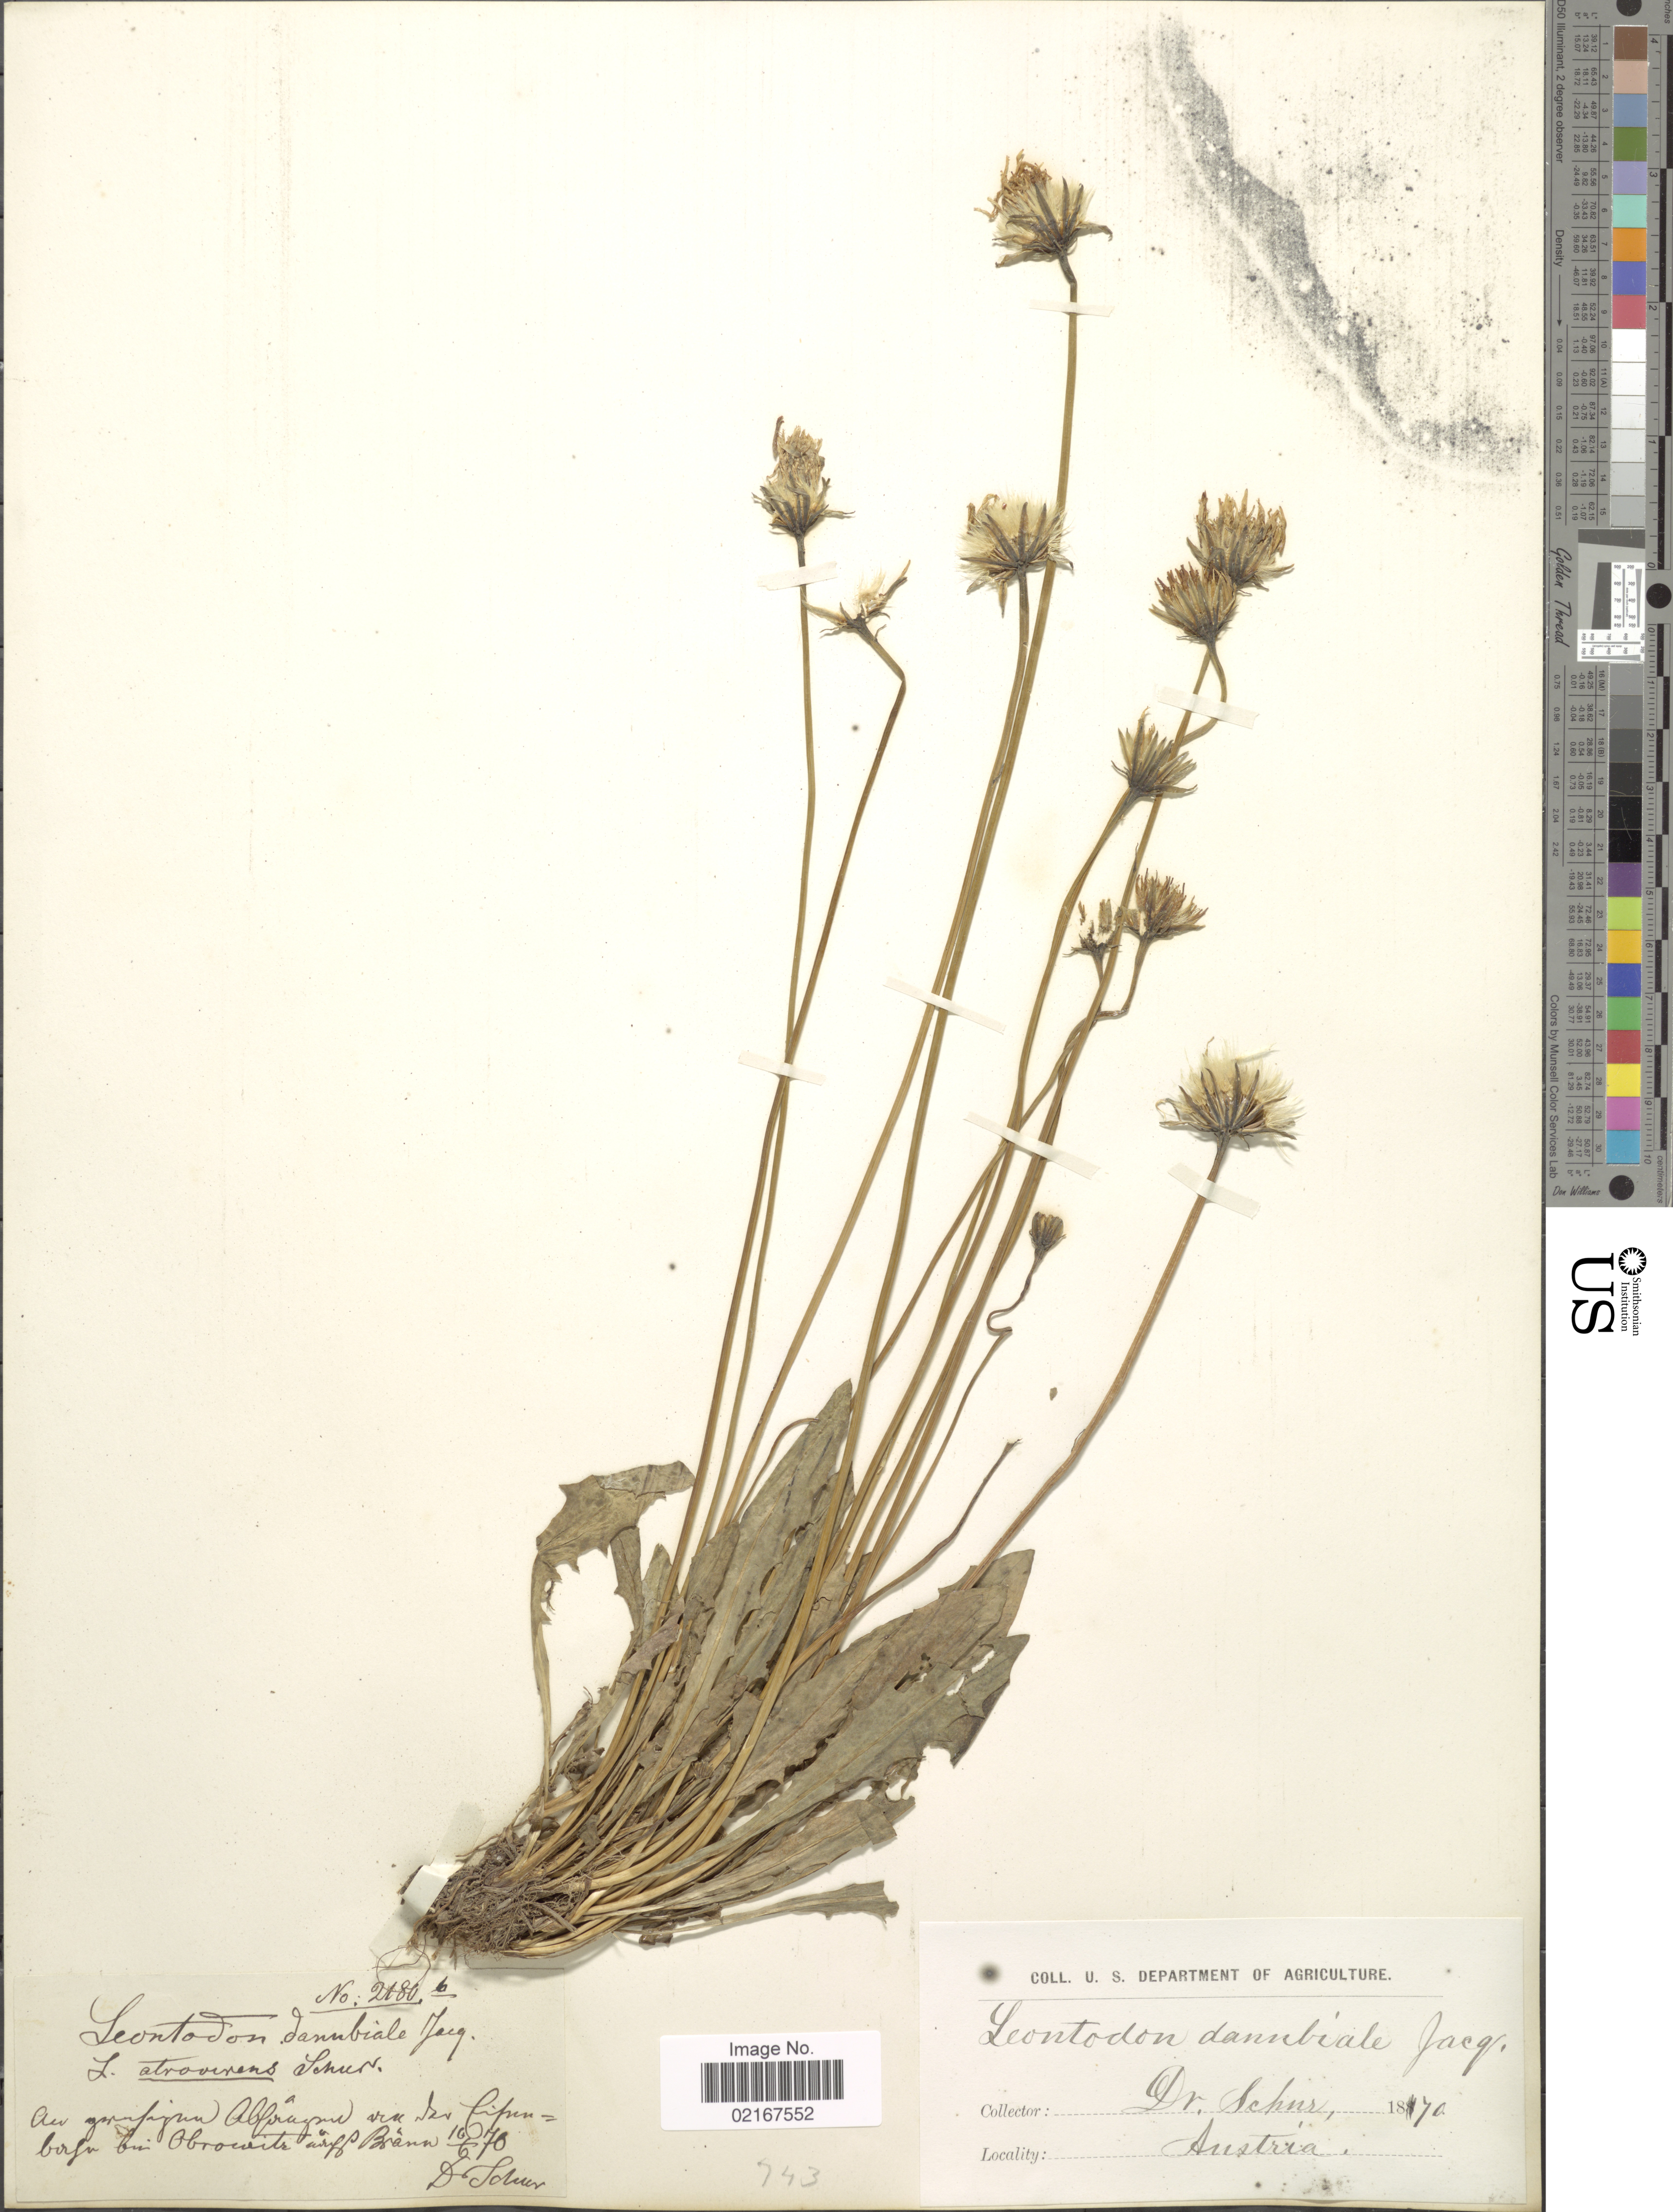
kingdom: Plantae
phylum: Tracheophyta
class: Magnoliopsida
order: Asterales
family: Asteraceae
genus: Leontodon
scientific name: Leontodon hispidus subsp. hastilis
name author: (L.) Pawlowska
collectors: Schur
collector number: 2180b*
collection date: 1870-06-16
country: Austria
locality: Pagum Abbragnu via dav Cifun, bergen bei Abrowitz wurff Borann [interpreted]